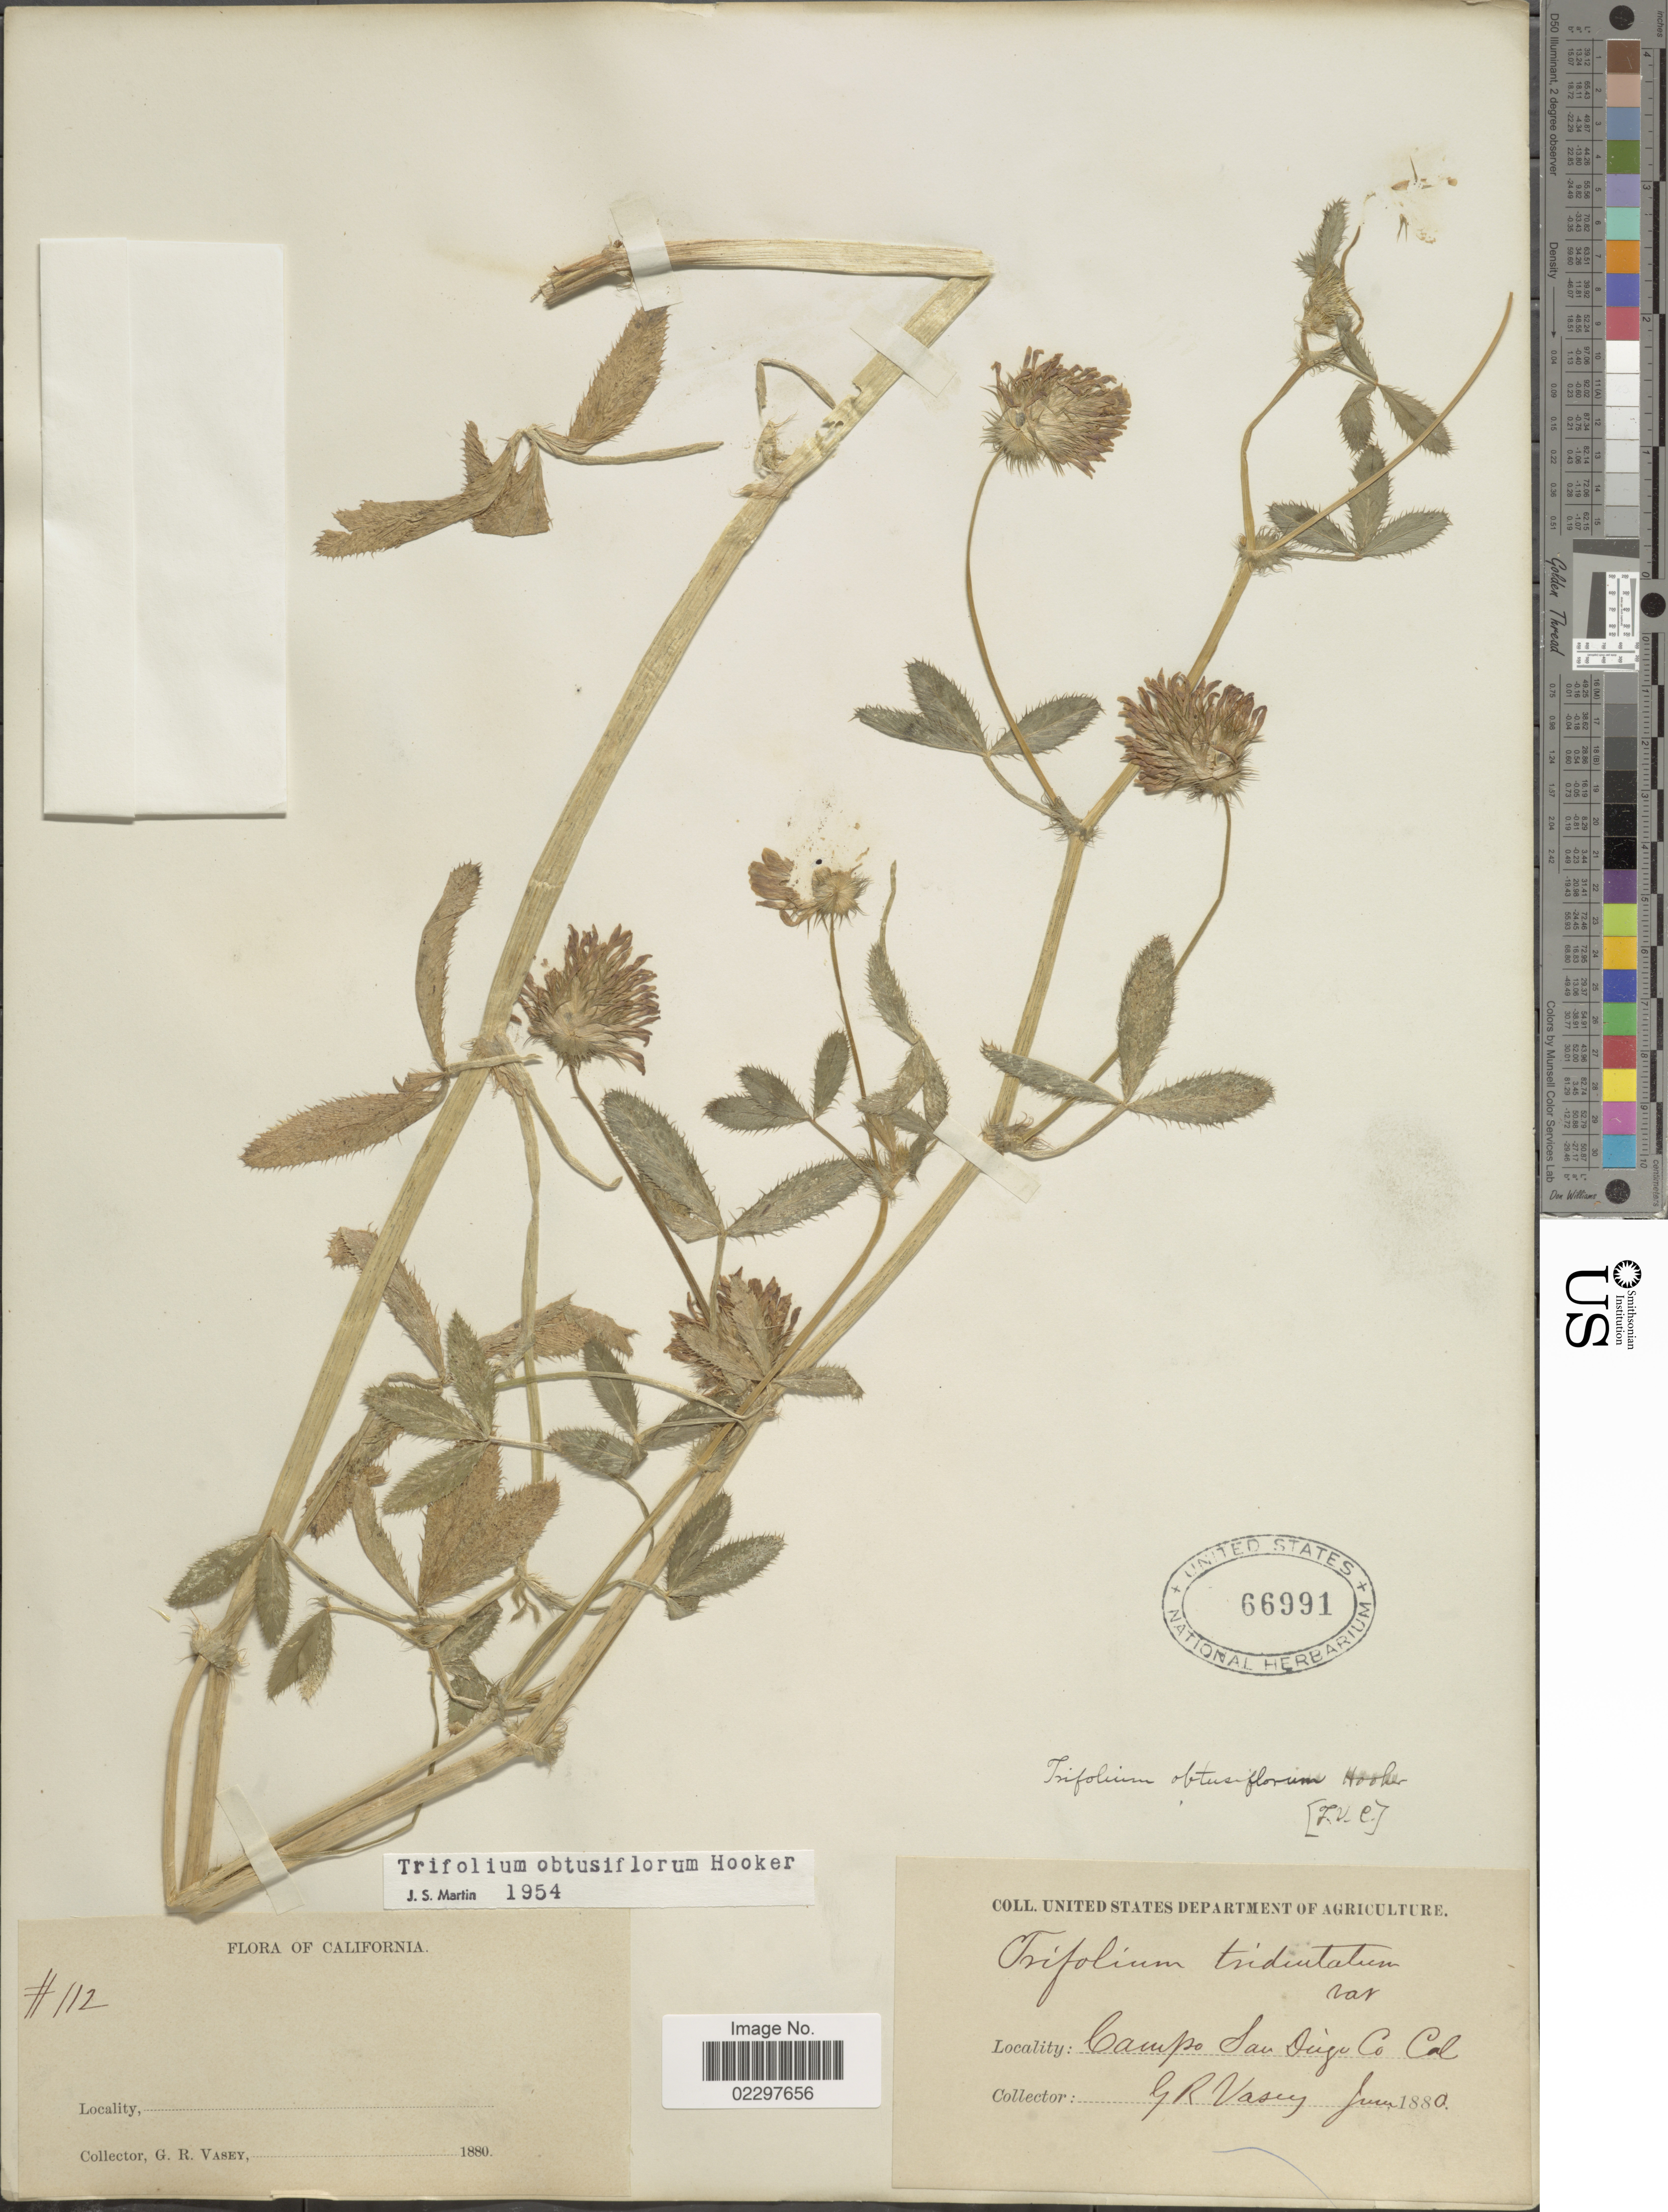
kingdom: Plantae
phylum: Tracheophyta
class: Magnoliopsida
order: Fabales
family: Fabaceae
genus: Trifolium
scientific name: Trifolium obtusiflorum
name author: Hook.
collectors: G. R. Vasey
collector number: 112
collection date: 1880-06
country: United States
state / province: California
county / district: San Diego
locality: Camp San Diego Co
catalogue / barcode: US 66991